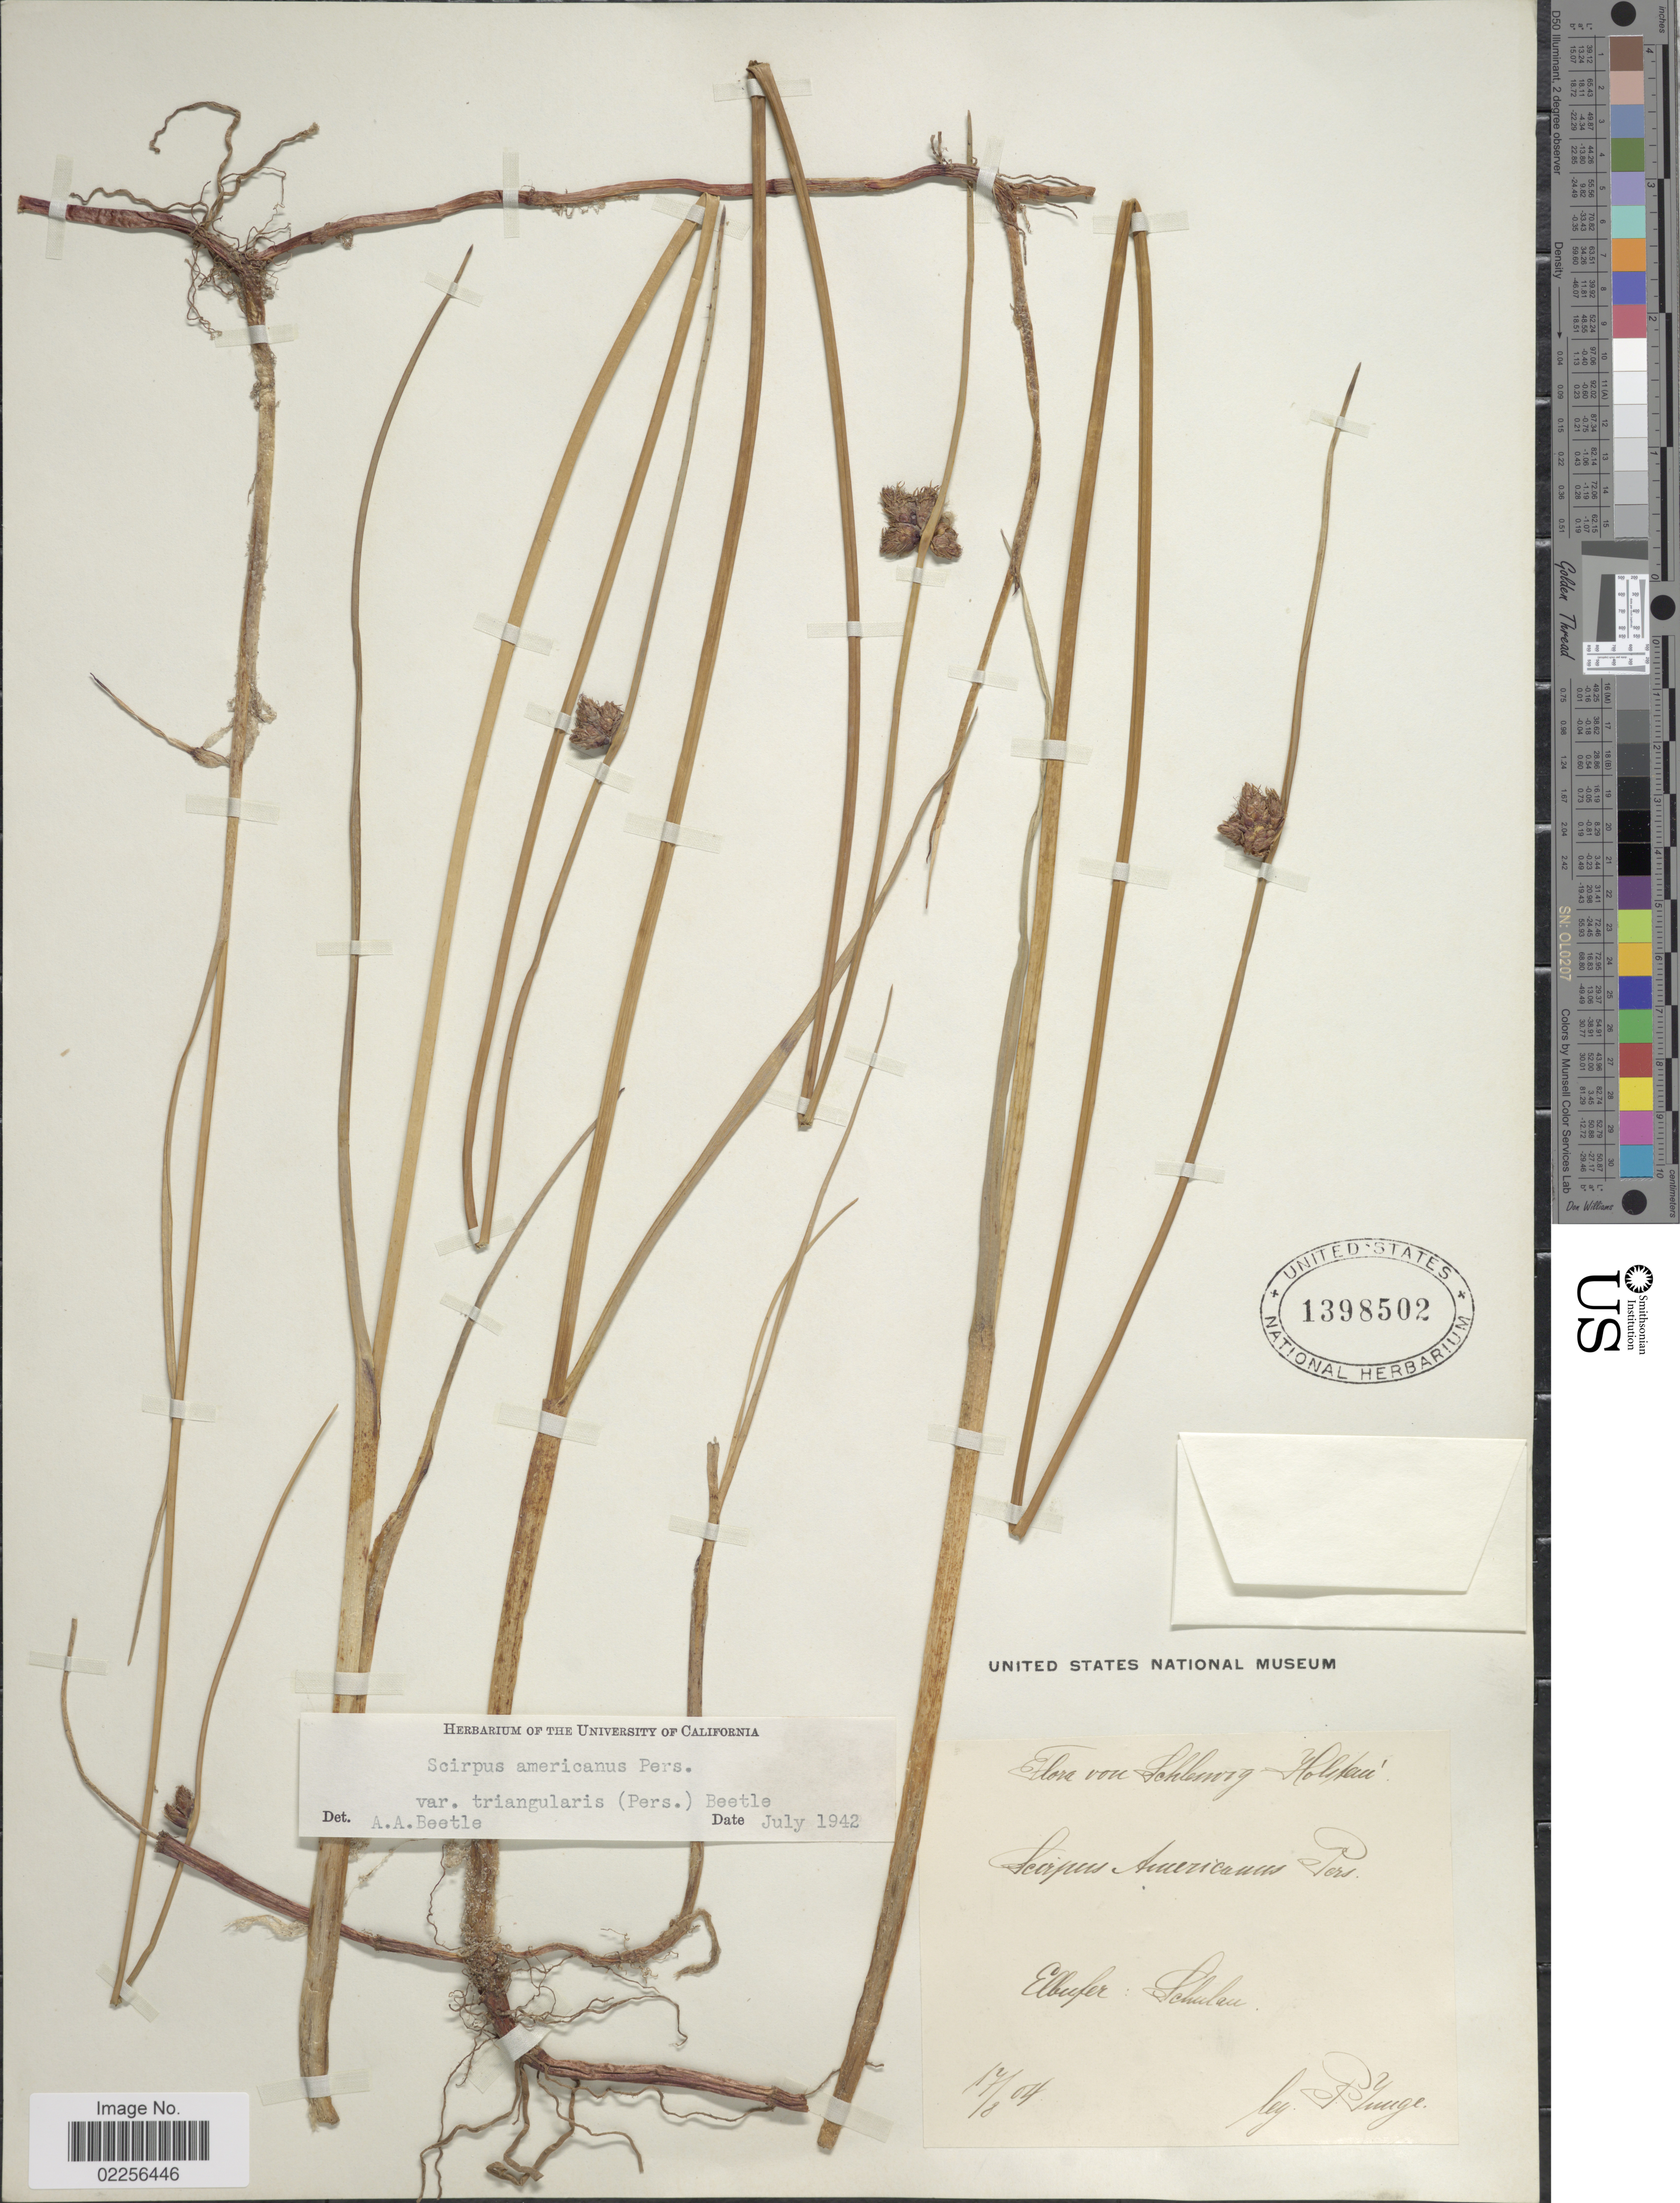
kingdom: Plantae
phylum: Tracheophyta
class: Liliopsida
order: Poales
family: Cyperaceae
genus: Schoenoplectus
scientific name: Schoenoplectus pungens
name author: (Vahl) Palla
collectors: P. Yunge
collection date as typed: Transcribed d/m/y: 17/8/04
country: Germany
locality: Elbufer, Schulau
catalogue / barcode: US 1398502